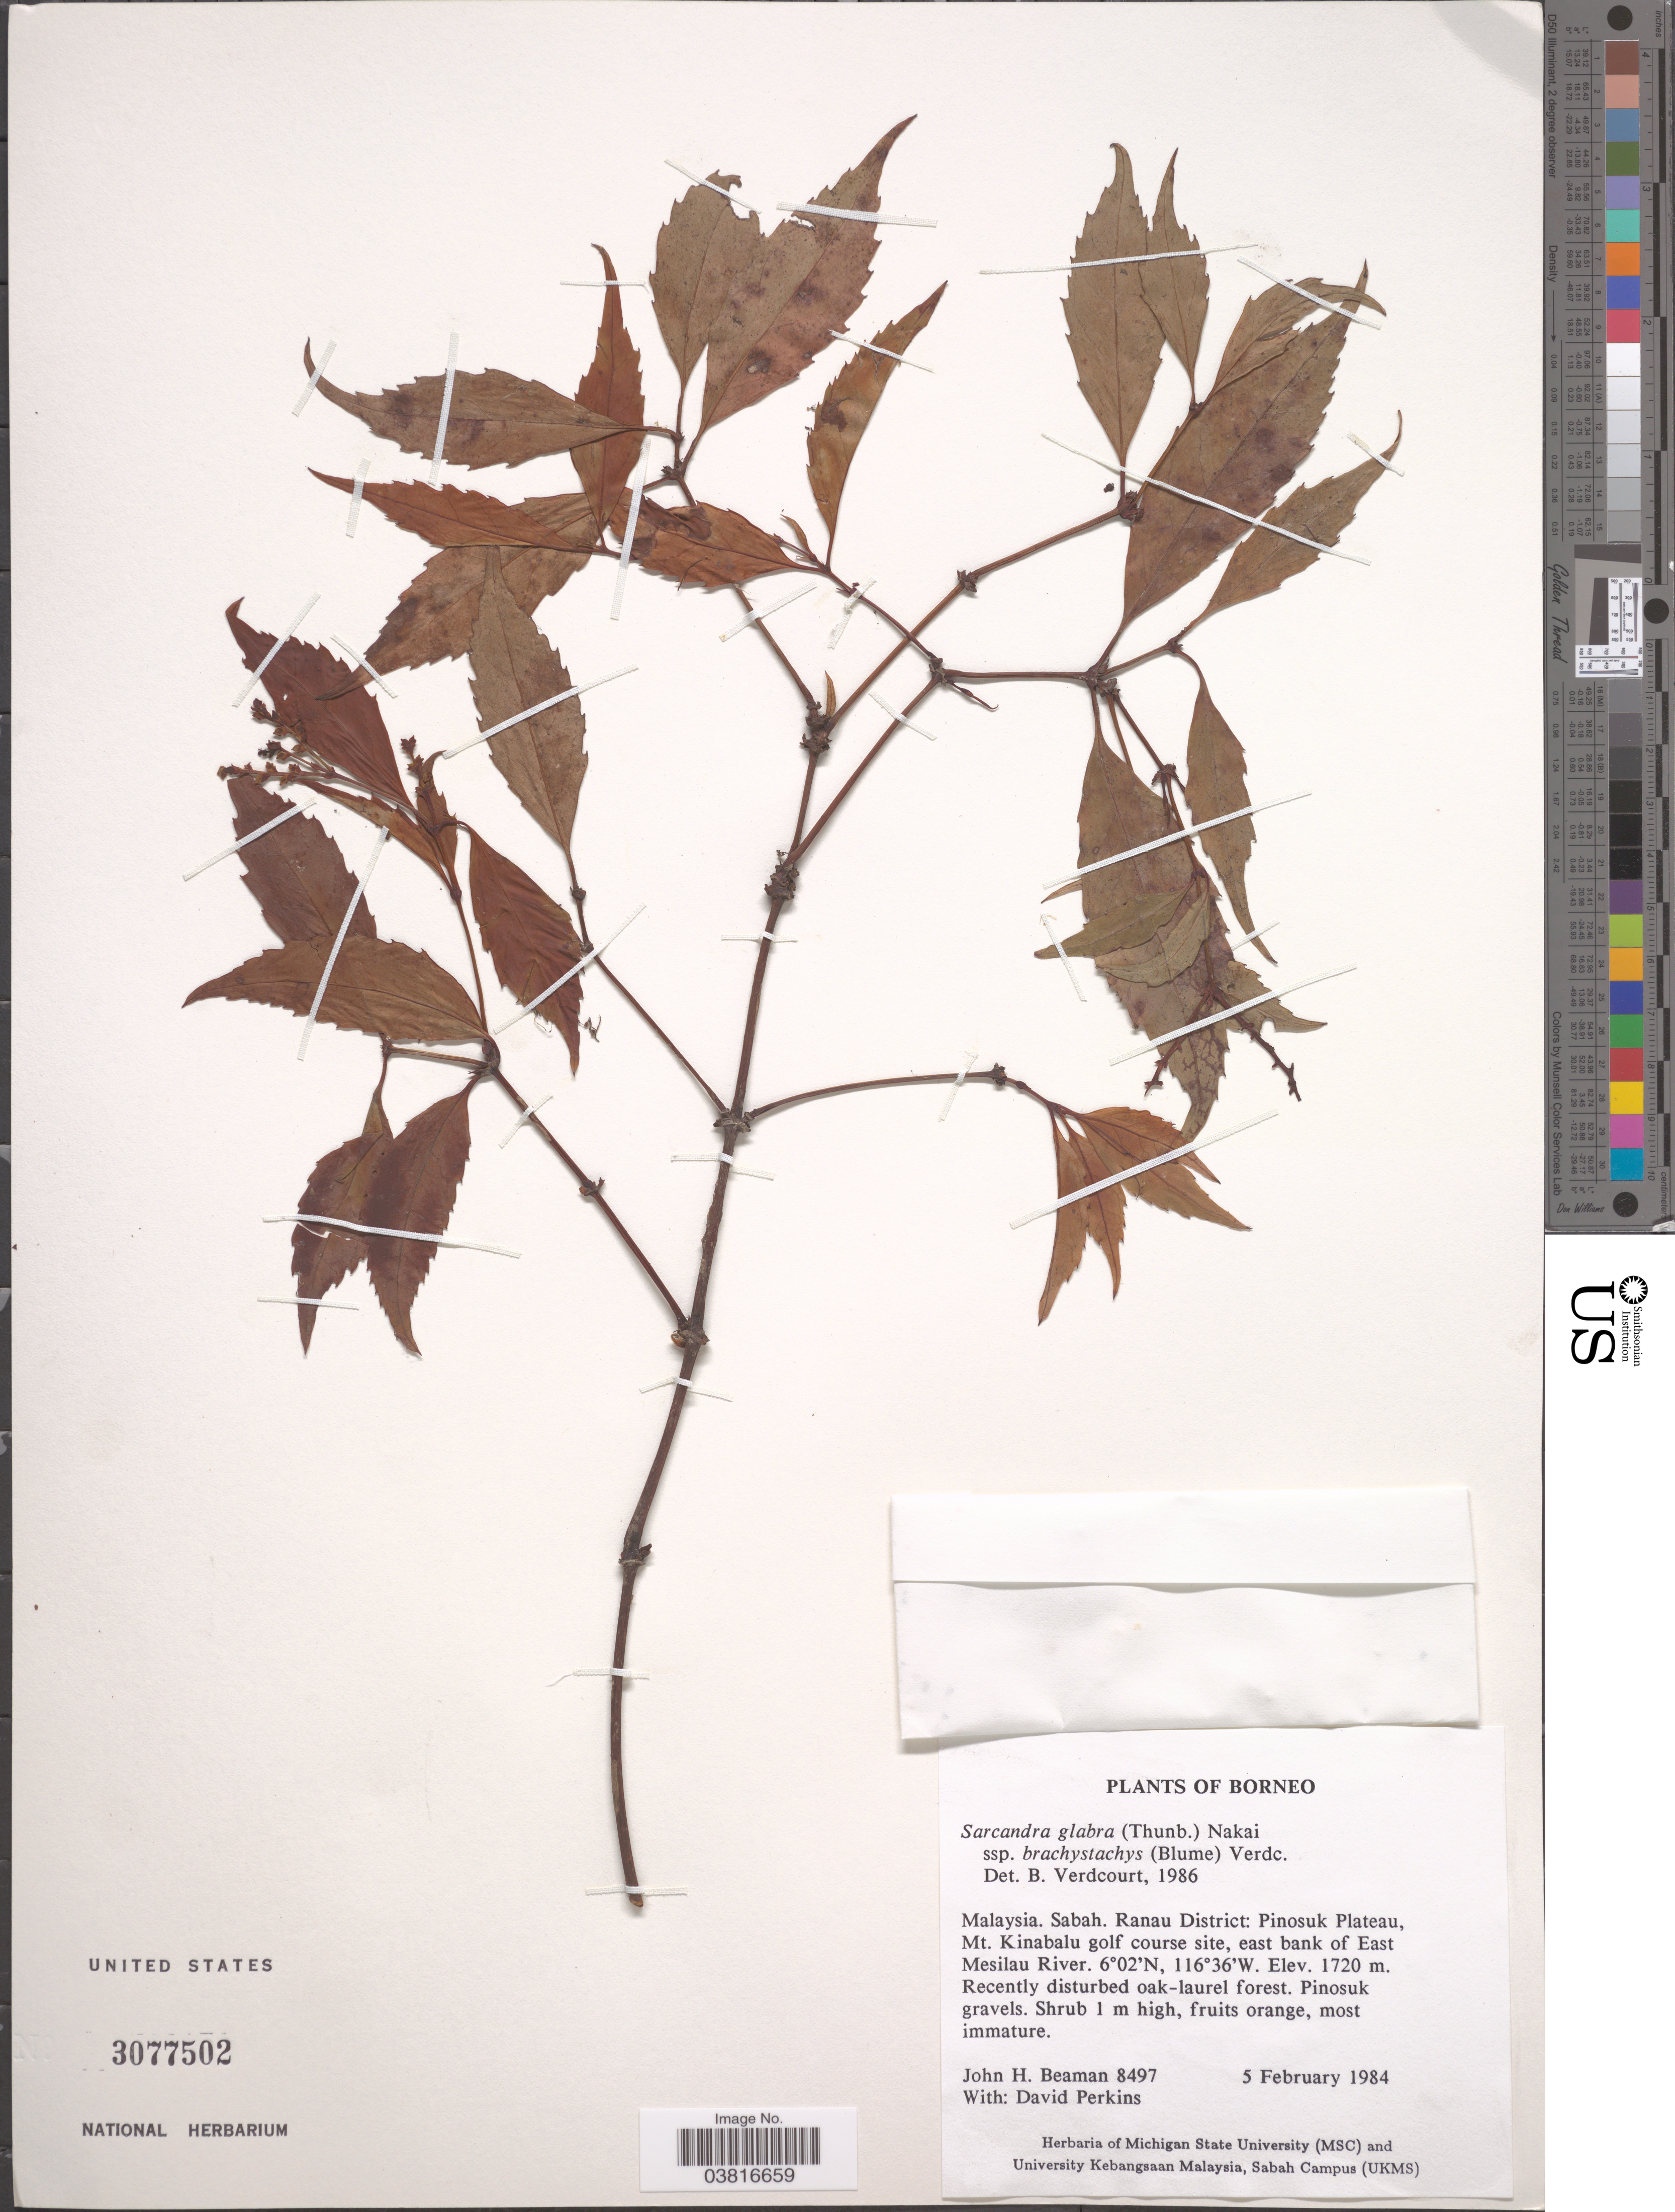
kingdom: Plantae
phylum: Tracheophyta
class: Magnoliopsida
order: Chloranthales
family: Chloranthaceae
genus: Sarcandra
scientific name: Sarcandra glabra subsp. brachystachys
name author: (Blume) Verdc.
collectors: J. H. Beaman & D. Perkins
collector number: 8497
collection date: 1984-02-05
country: Malaysia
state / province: Sabah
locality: Borneo. Ranau District: Pinosuk Plateau, Mt. Kinabalu golf course site, east bank of East Mesilau River.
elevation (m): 1720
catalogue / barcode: US 3077502